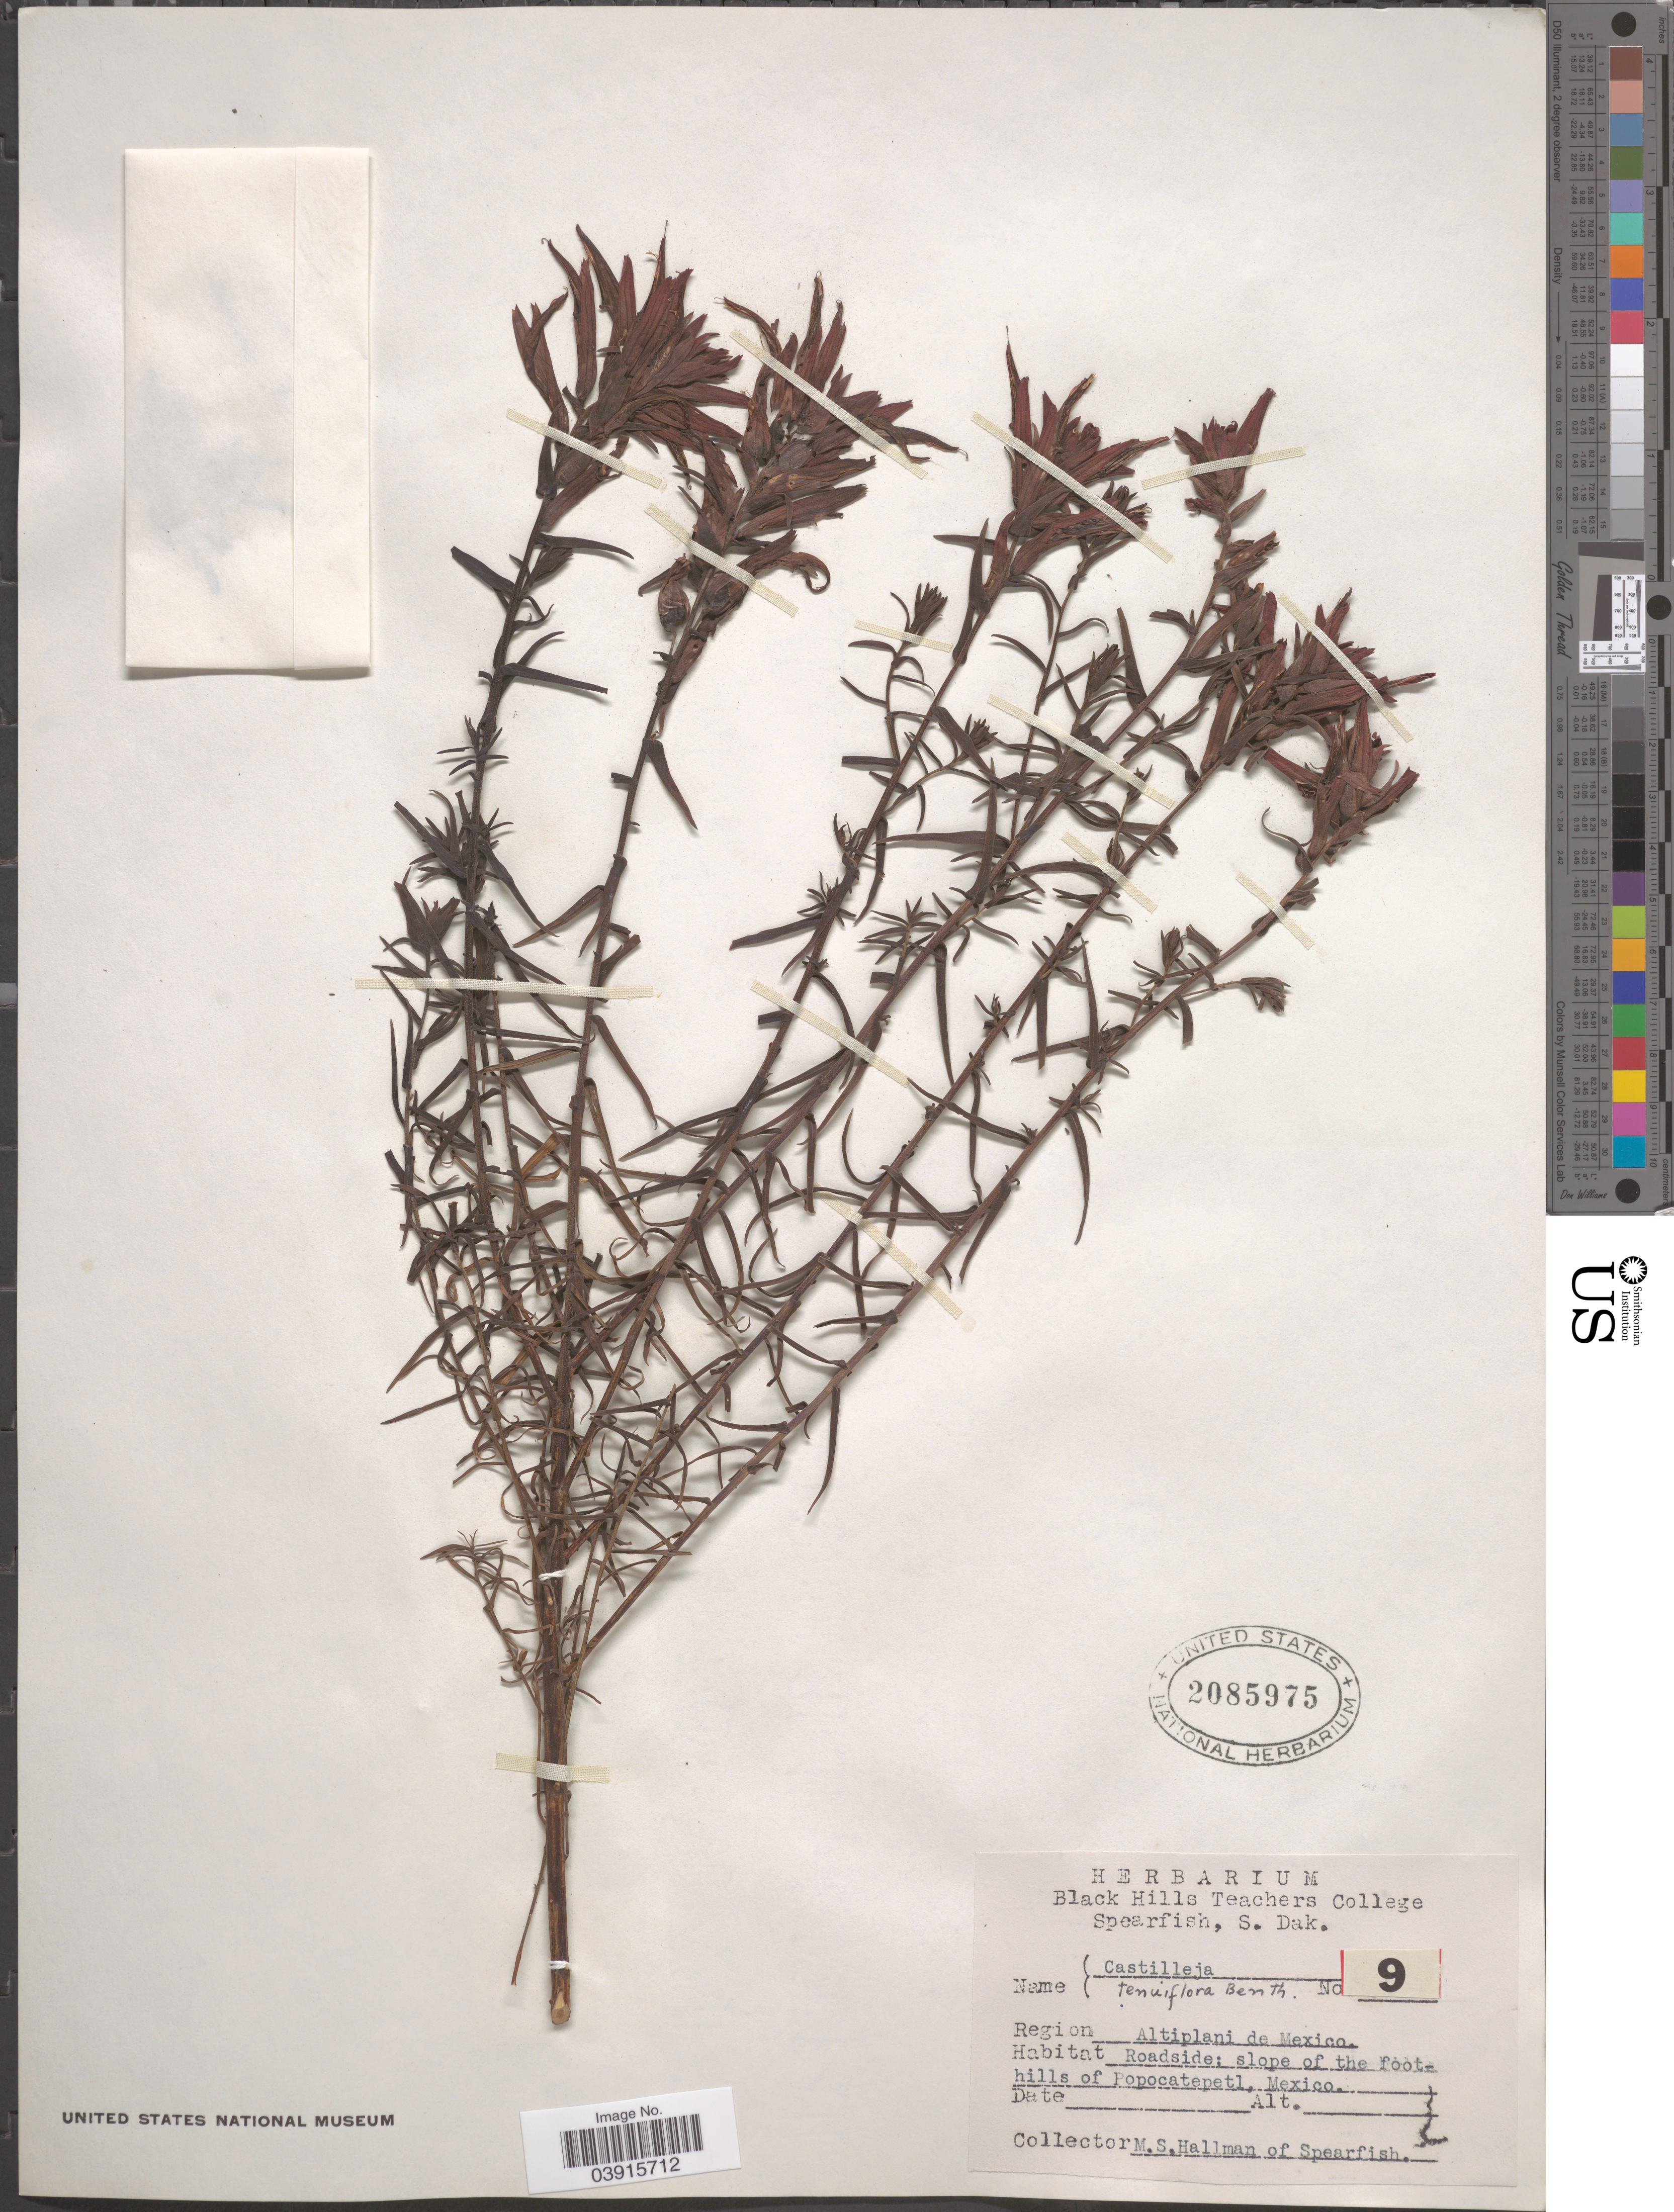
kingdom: Plantae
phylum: Tracheophyta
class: Magnoliopsida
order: Lamiales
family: Orobanchaceae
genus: Castilleja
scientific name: Castilleja tenuiflora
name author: Benth.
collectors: M. Hallman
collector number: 9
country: Mexico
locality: Roadside: slope of the foothills of Popocatepetl.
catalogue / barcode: US 2085975